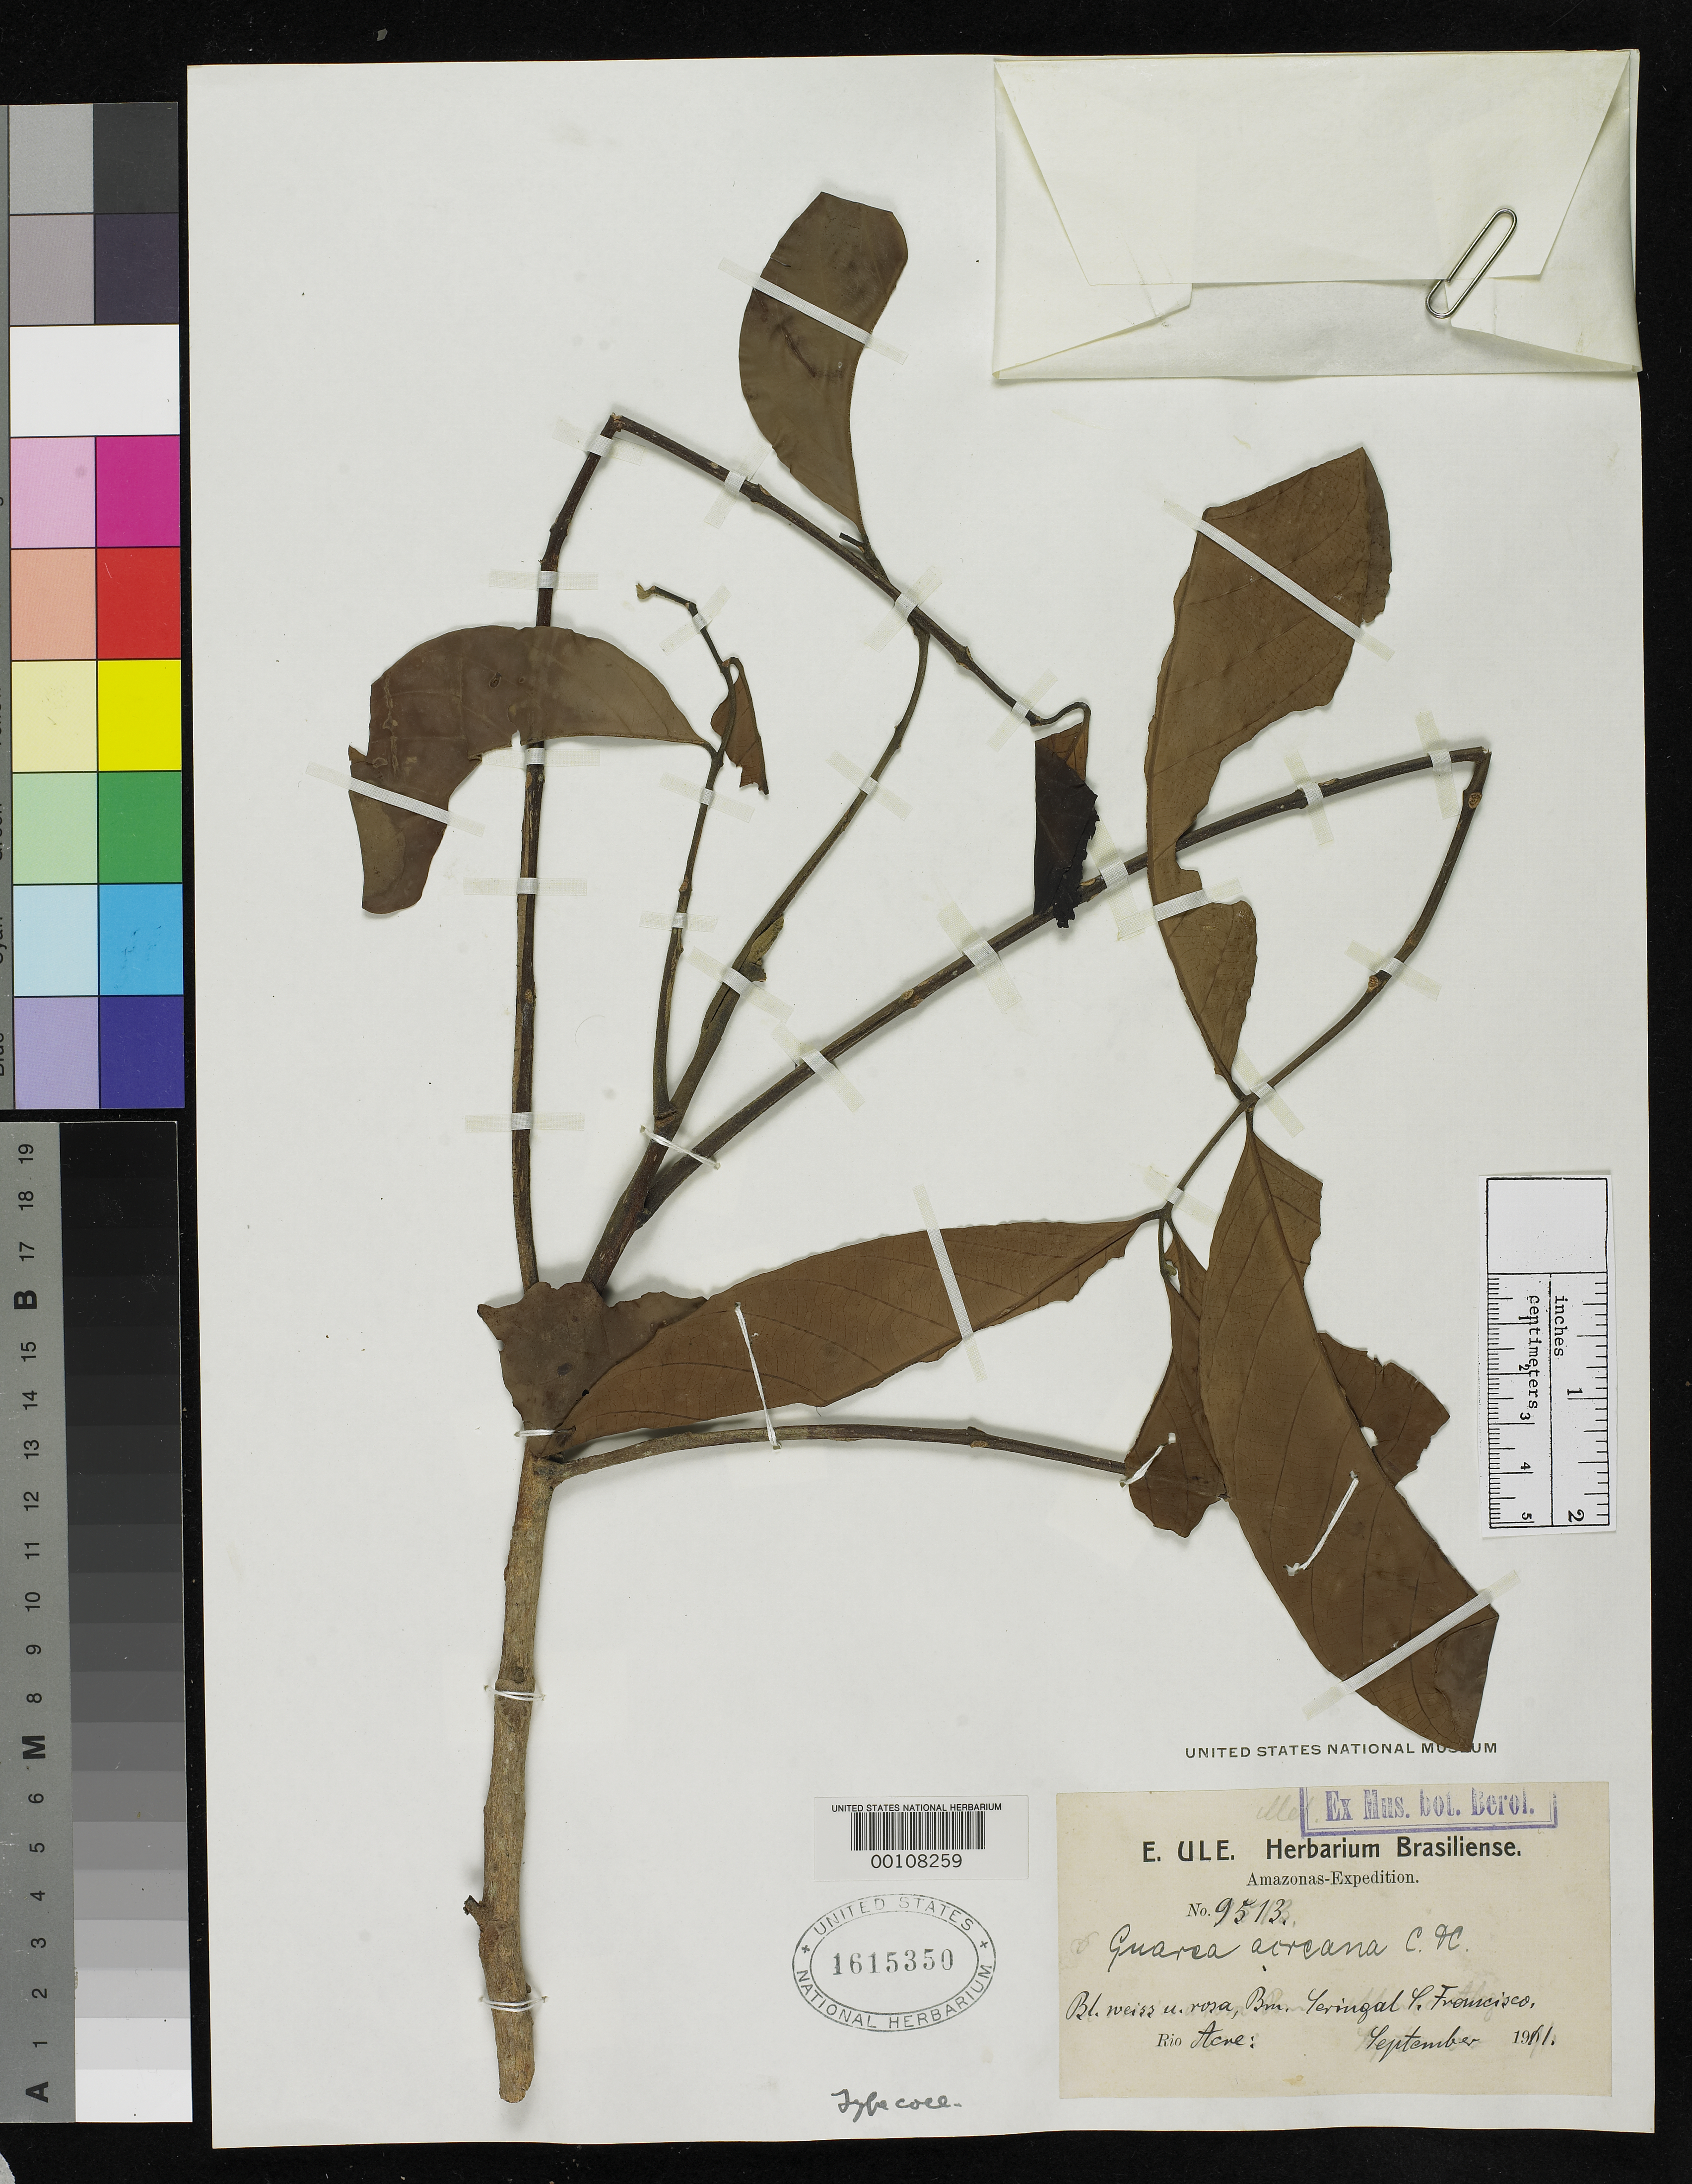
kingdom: Plantae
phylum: Tracheophyta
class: Magnoliopsida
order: Sapindales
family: Meliaceae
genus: Guarea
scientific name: Guarea acreana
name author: C. DC.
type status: Isotype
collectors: E. H. Ule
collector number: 9513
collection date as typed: Sep 1911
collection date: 1911-09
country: Brazil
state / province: Amazonas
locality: Rio Acre, Seringal Sao Francisco.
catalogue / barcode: US 1615350